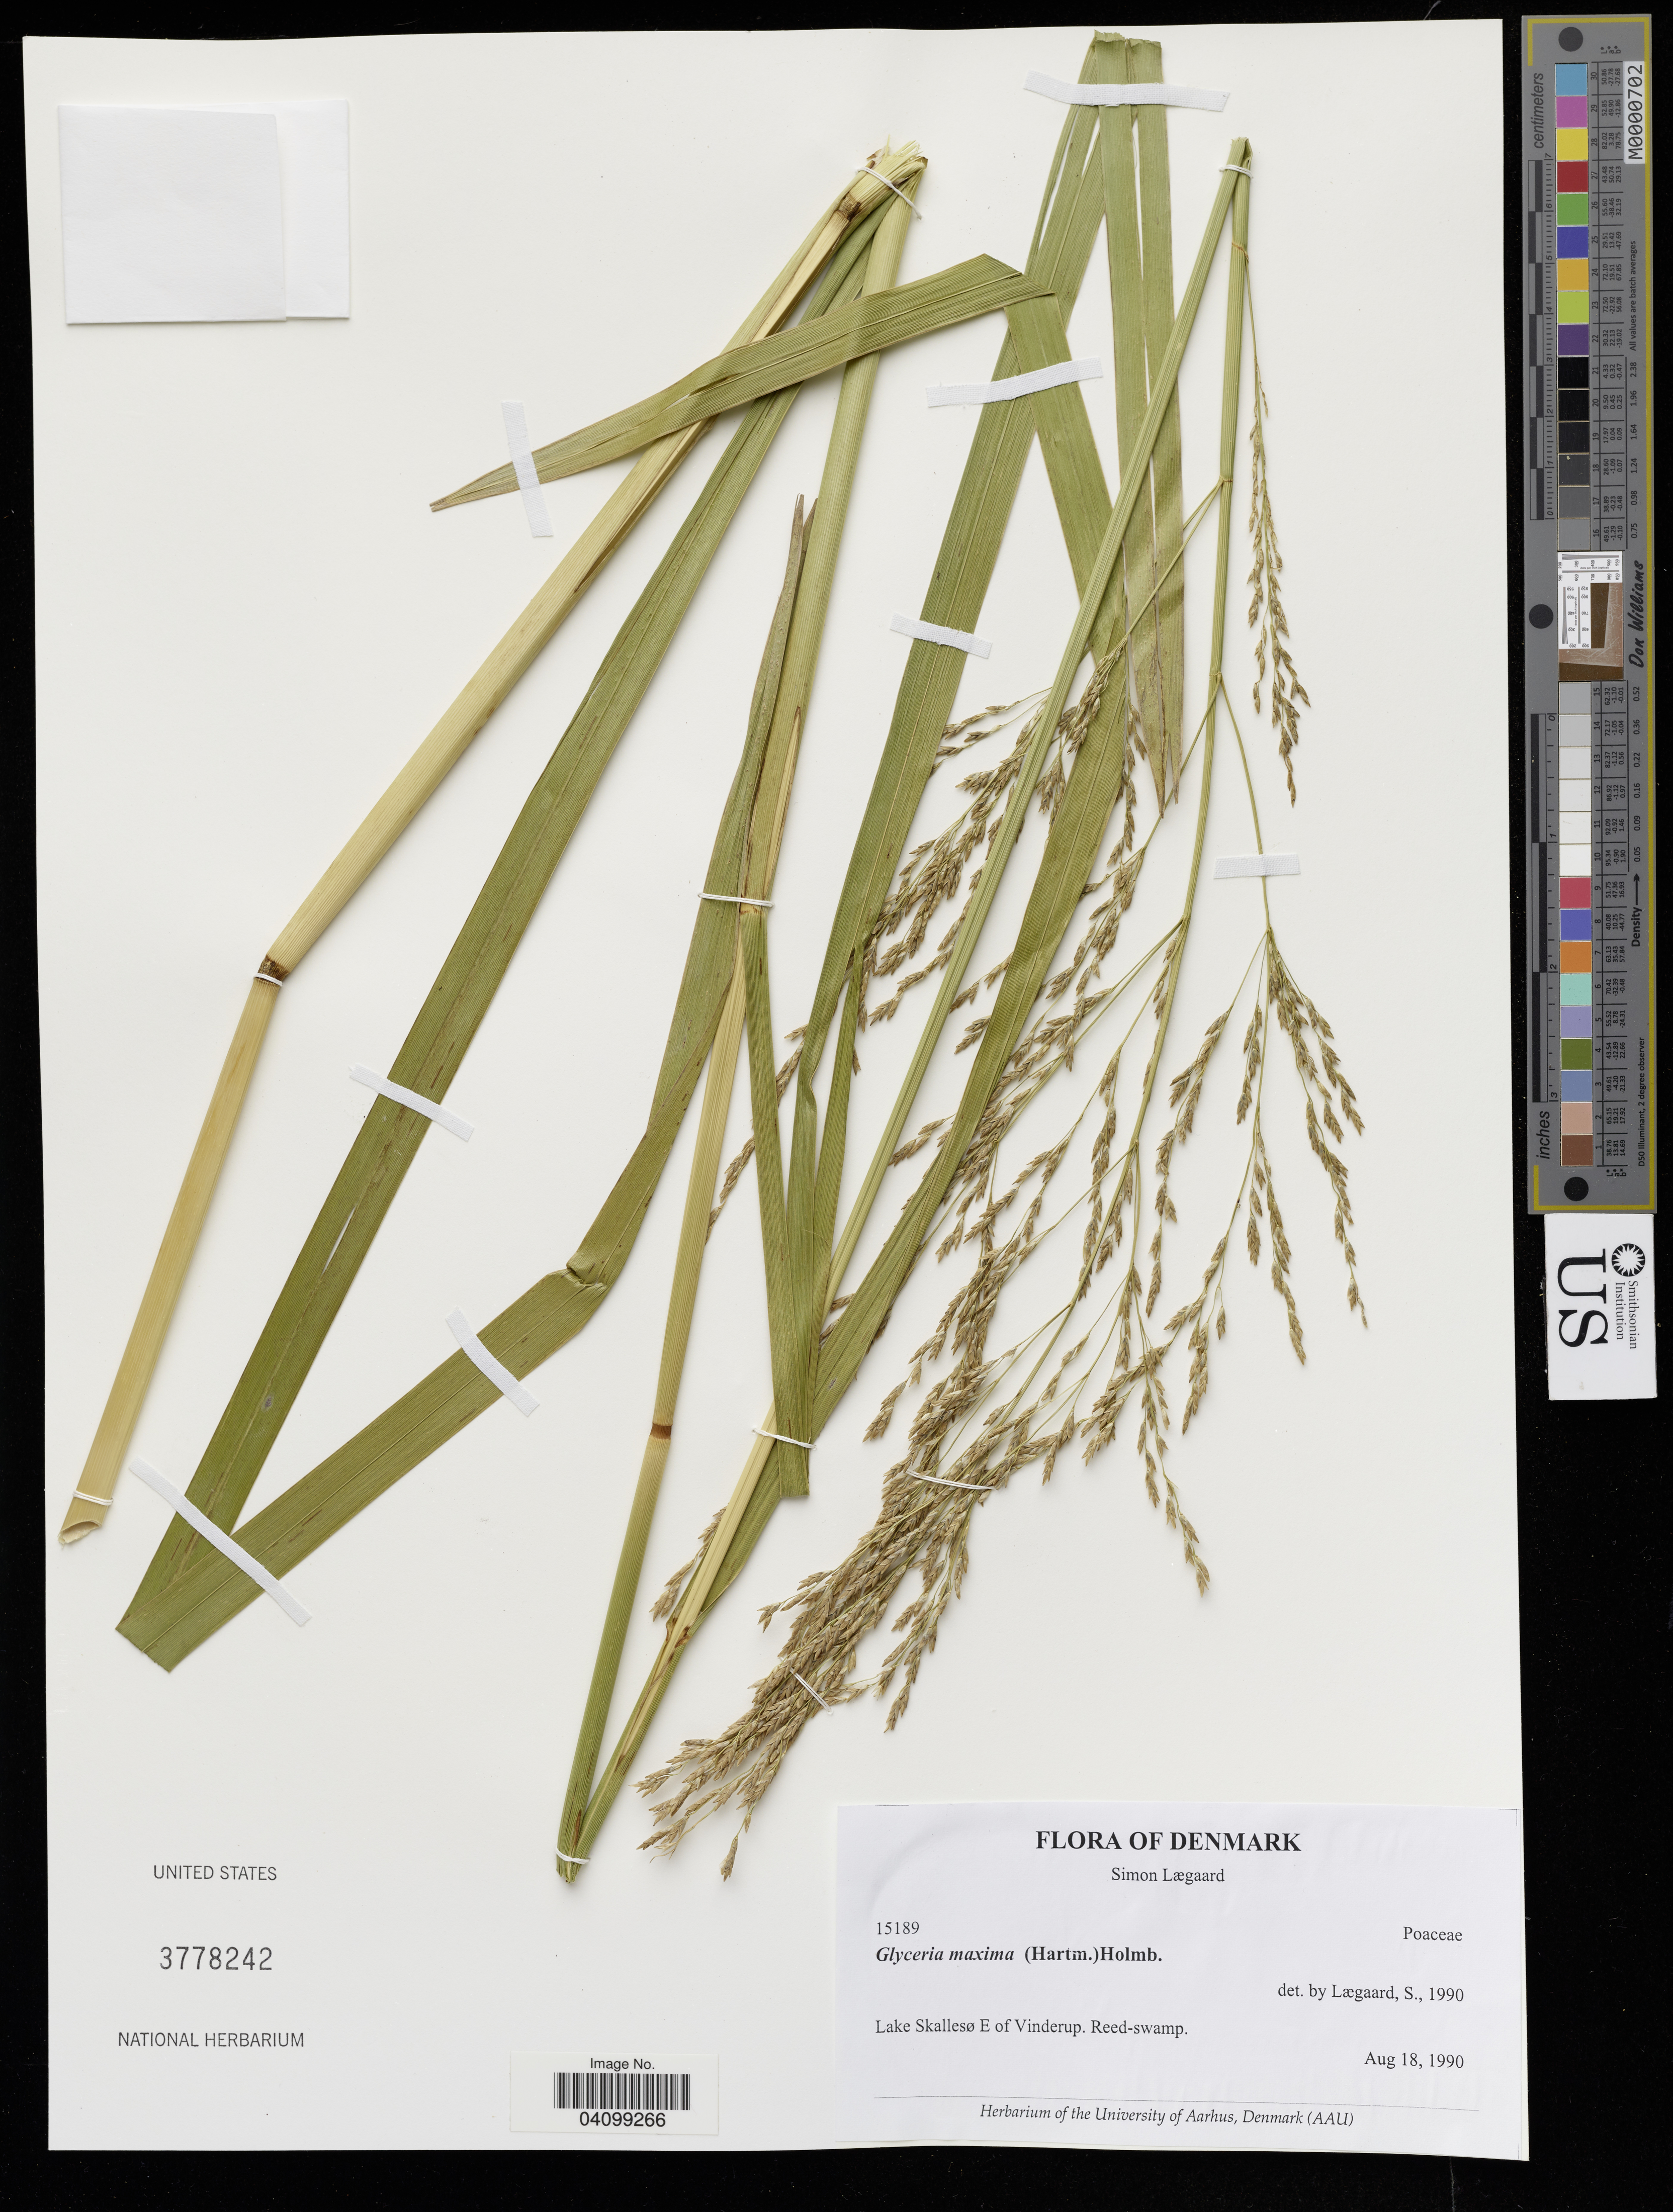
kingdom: Plantae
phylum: Tracheophyta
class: Liliopsida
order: Poales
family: Poaceae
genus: Glyceria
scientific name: Glyceria maxima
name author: (Hartm.) Holmb.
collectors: S. Lægaard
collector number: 15189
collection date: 1990-08-18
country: Denmark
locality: Lake Skallesø E of Vinderup, Reed-swamp.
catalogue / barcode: US 3778242